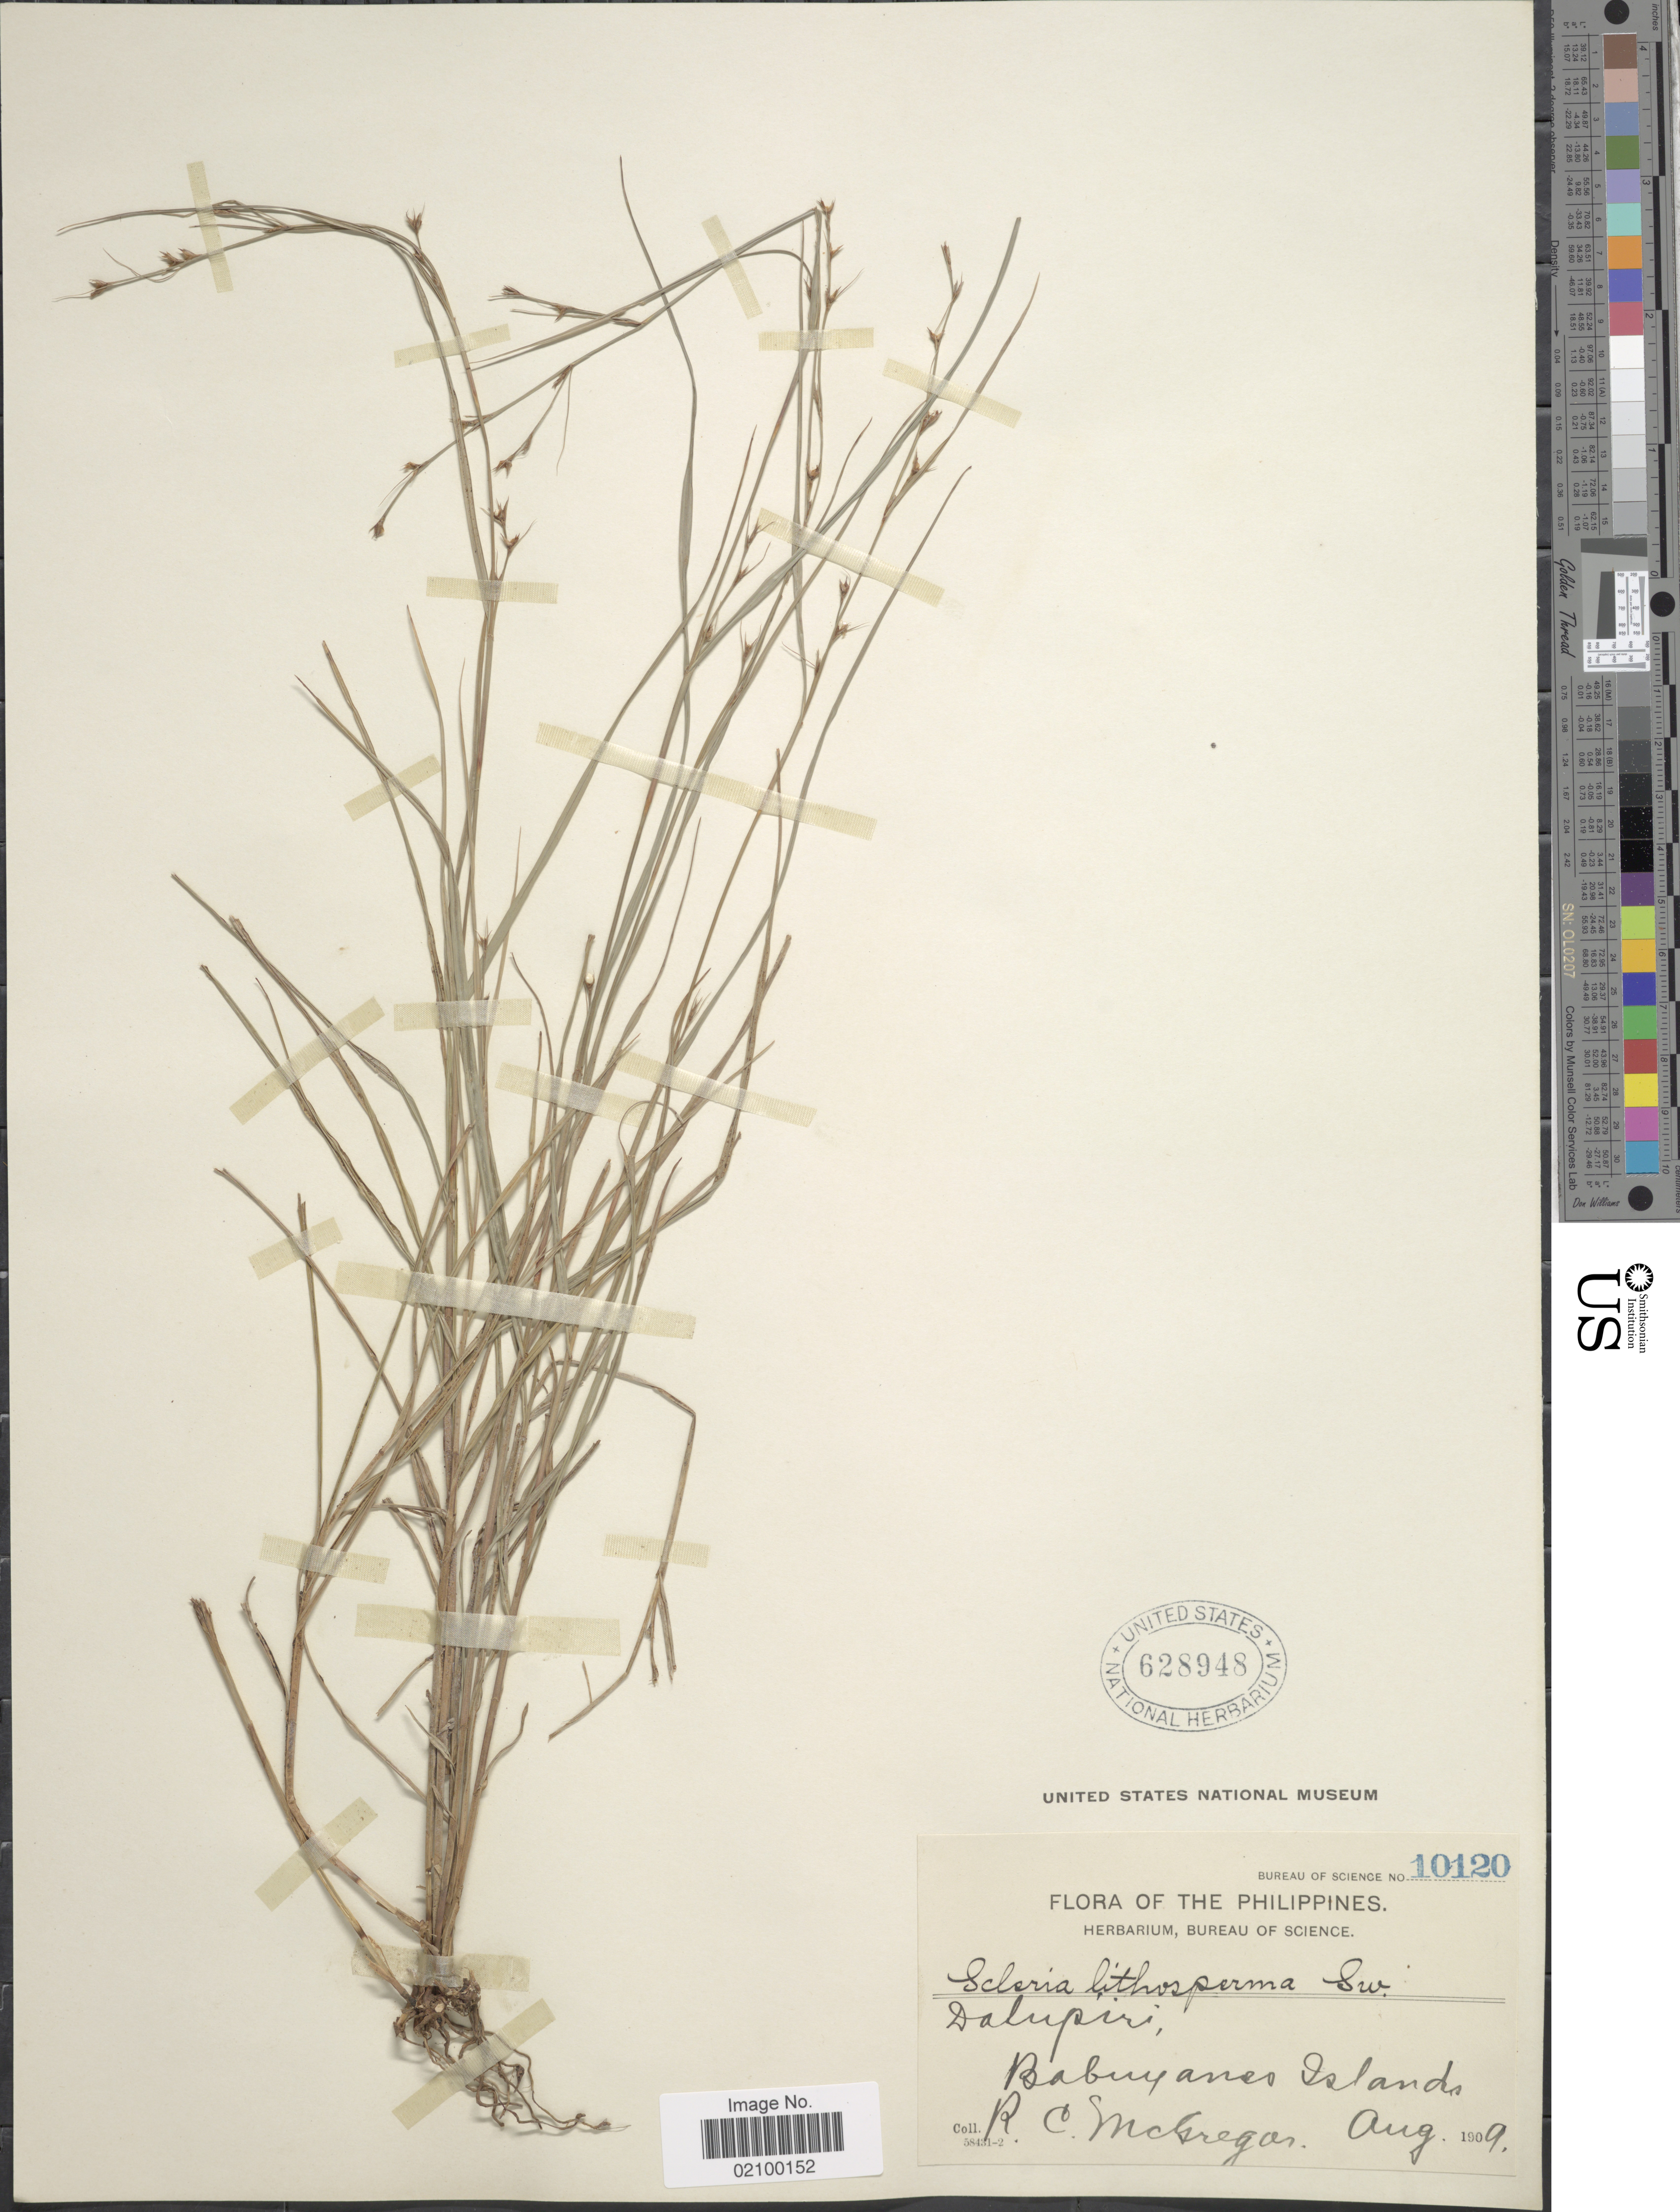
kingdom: Plantae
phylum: Tracheophyta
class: Liliopsida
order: Poales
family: Cyperaceae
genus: Scleria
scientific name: Scleria lithosperma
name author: (L.) Sw.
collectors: R. C. McGregor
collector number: Bureau of Science 10120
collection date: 1909-08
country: Philippines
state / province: Cagayan Valley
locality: Dalupiri, Babuyaneo Islands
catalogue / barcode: US 628948